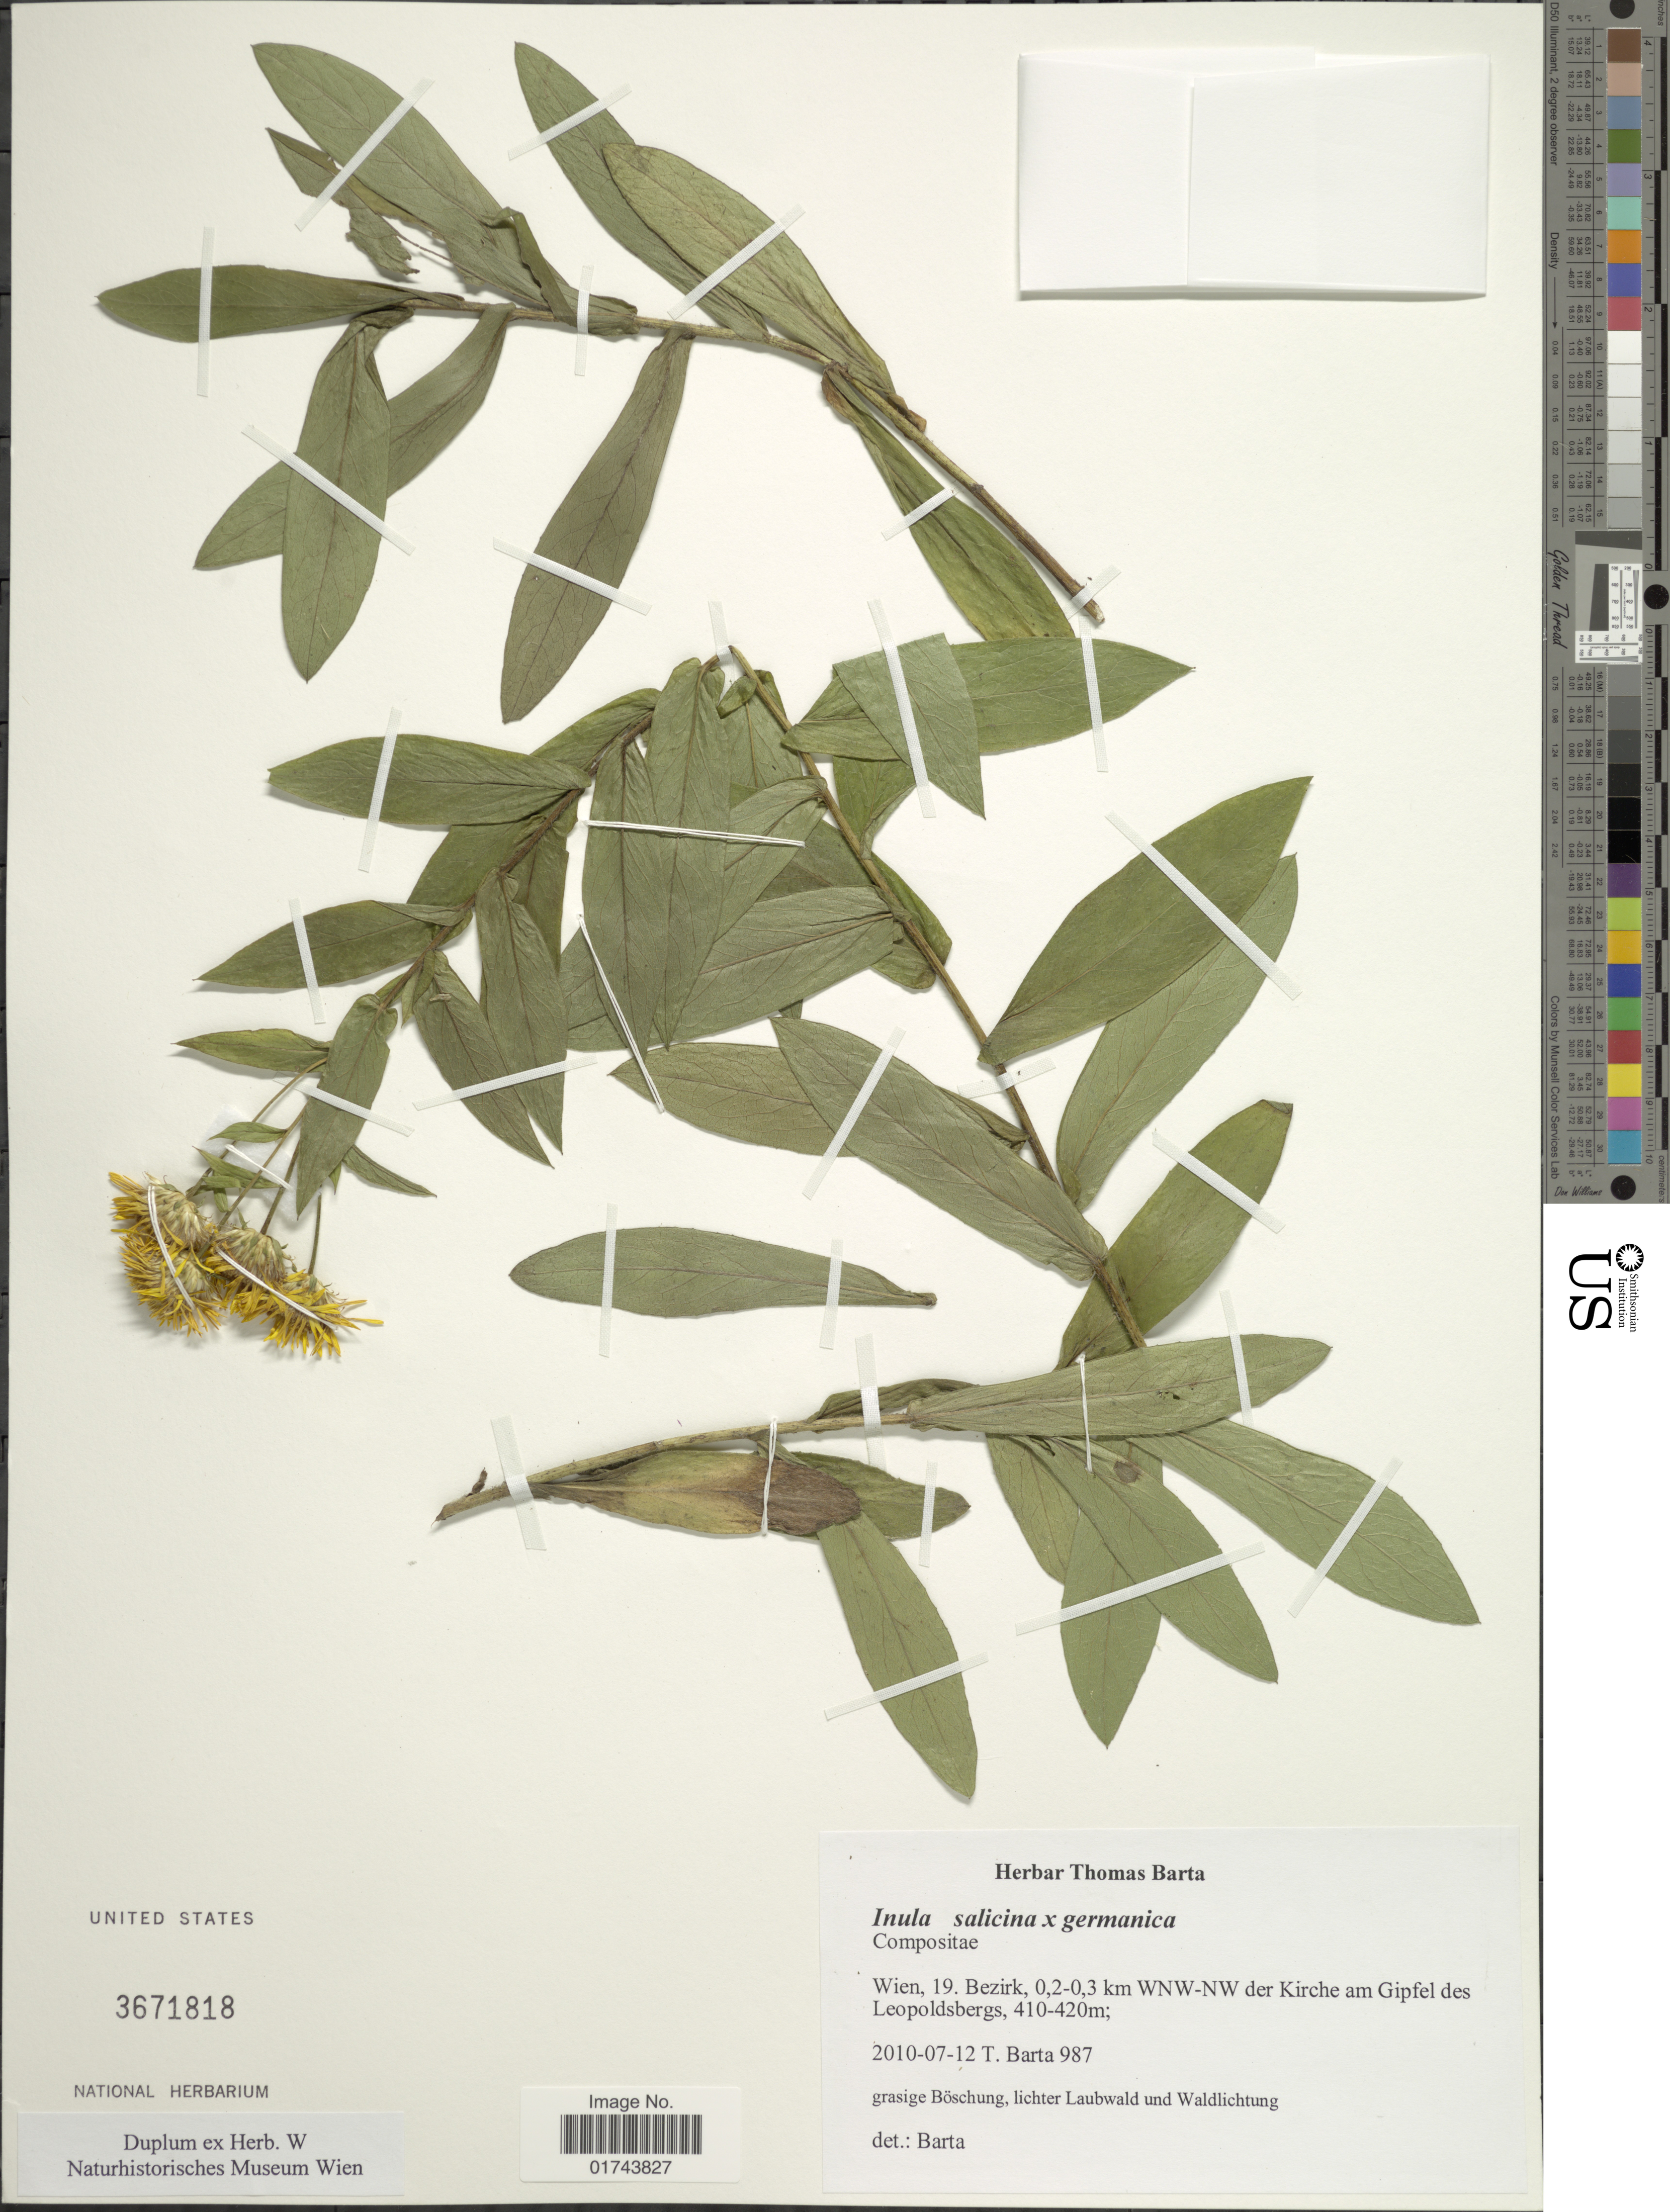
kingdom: Plantae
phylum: Tracheophyta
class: Magnoliopsida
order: Asterales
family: Asteraceae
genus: Inula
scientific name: Inula salicina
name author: L.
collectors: T. Barta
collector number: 987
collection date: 2010-07-12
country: Austria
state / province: Wien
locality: Wien. 19, Bezirk, 0,2-0,3 km WNW-NW der Kirche am Gipfel des Leopoldsbergs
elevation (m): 410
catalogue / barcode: US 3671818